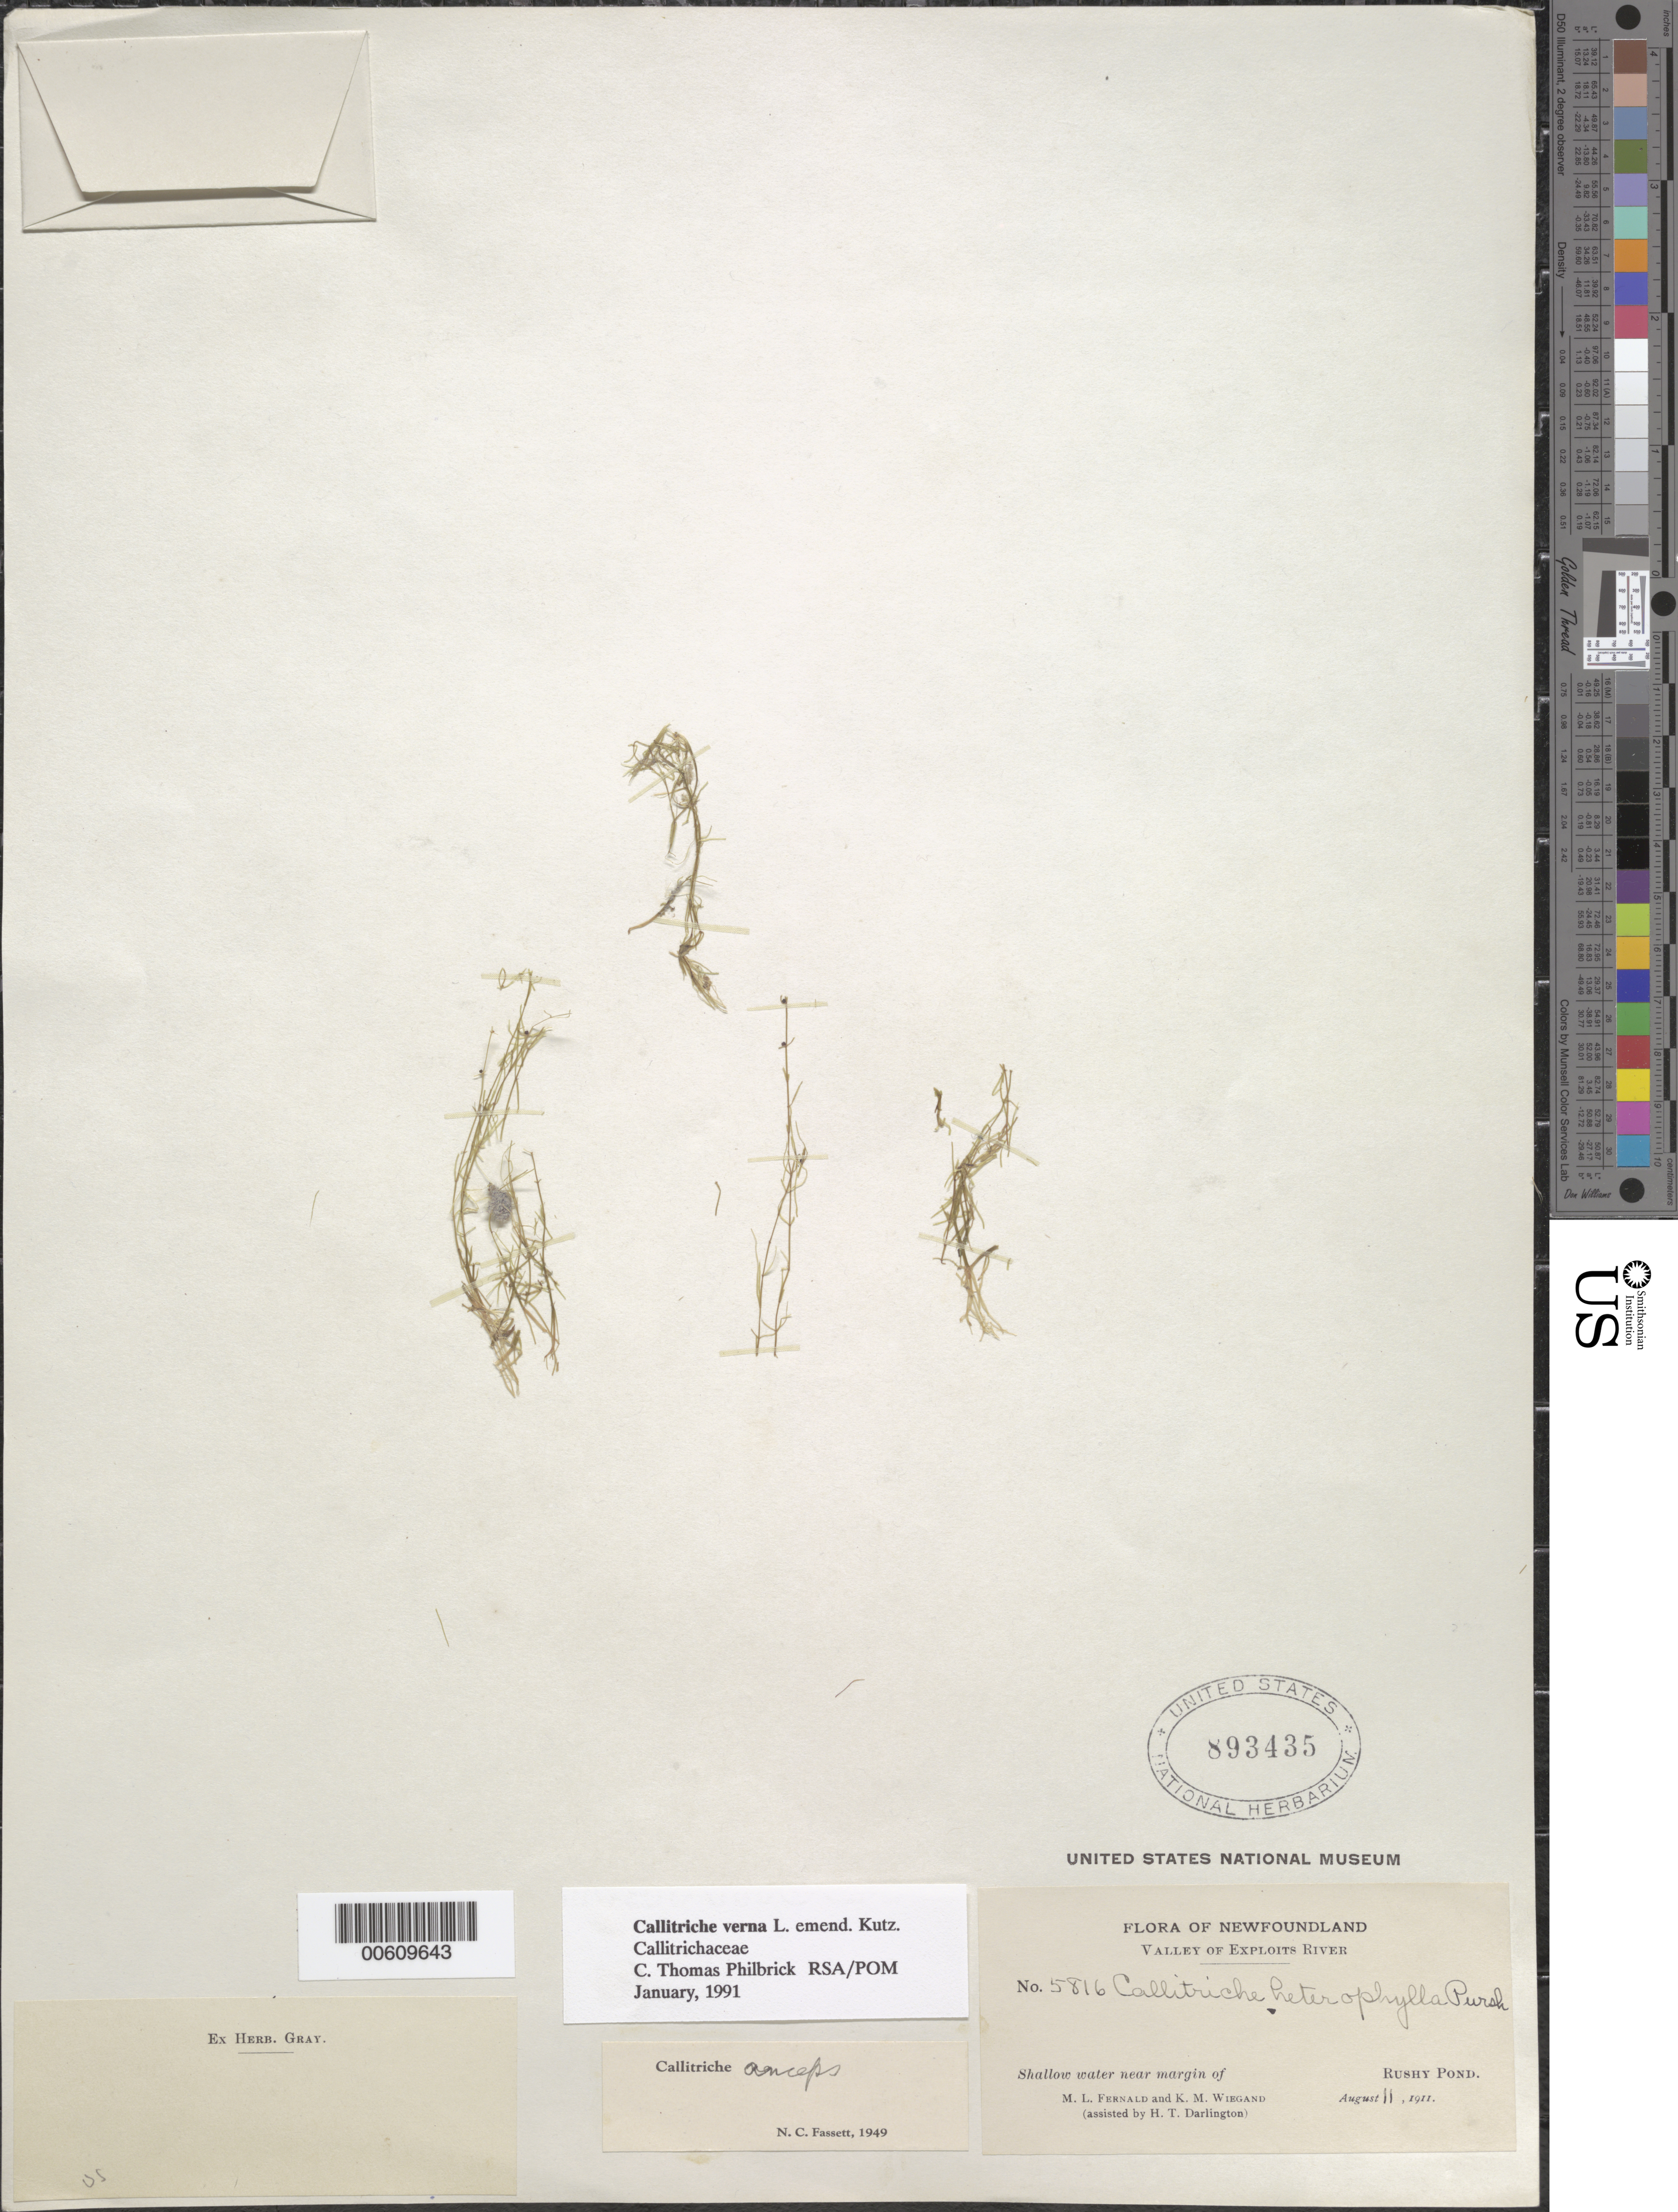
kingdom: Plantae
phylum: Tracheophyta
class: Magnoliopsida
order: Lamiales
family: Plantaginaceae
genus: Callitriche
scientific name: Callitriche verna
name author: L.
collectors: M. L. Fernald & K. M. Wiegand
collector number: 5816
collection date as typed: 11 Aug 1911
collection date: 1911-08-11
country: Canada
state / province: Newfoundland and Labrador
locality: Valley of Exploits River, Rushy Pond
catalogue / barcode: US 893435